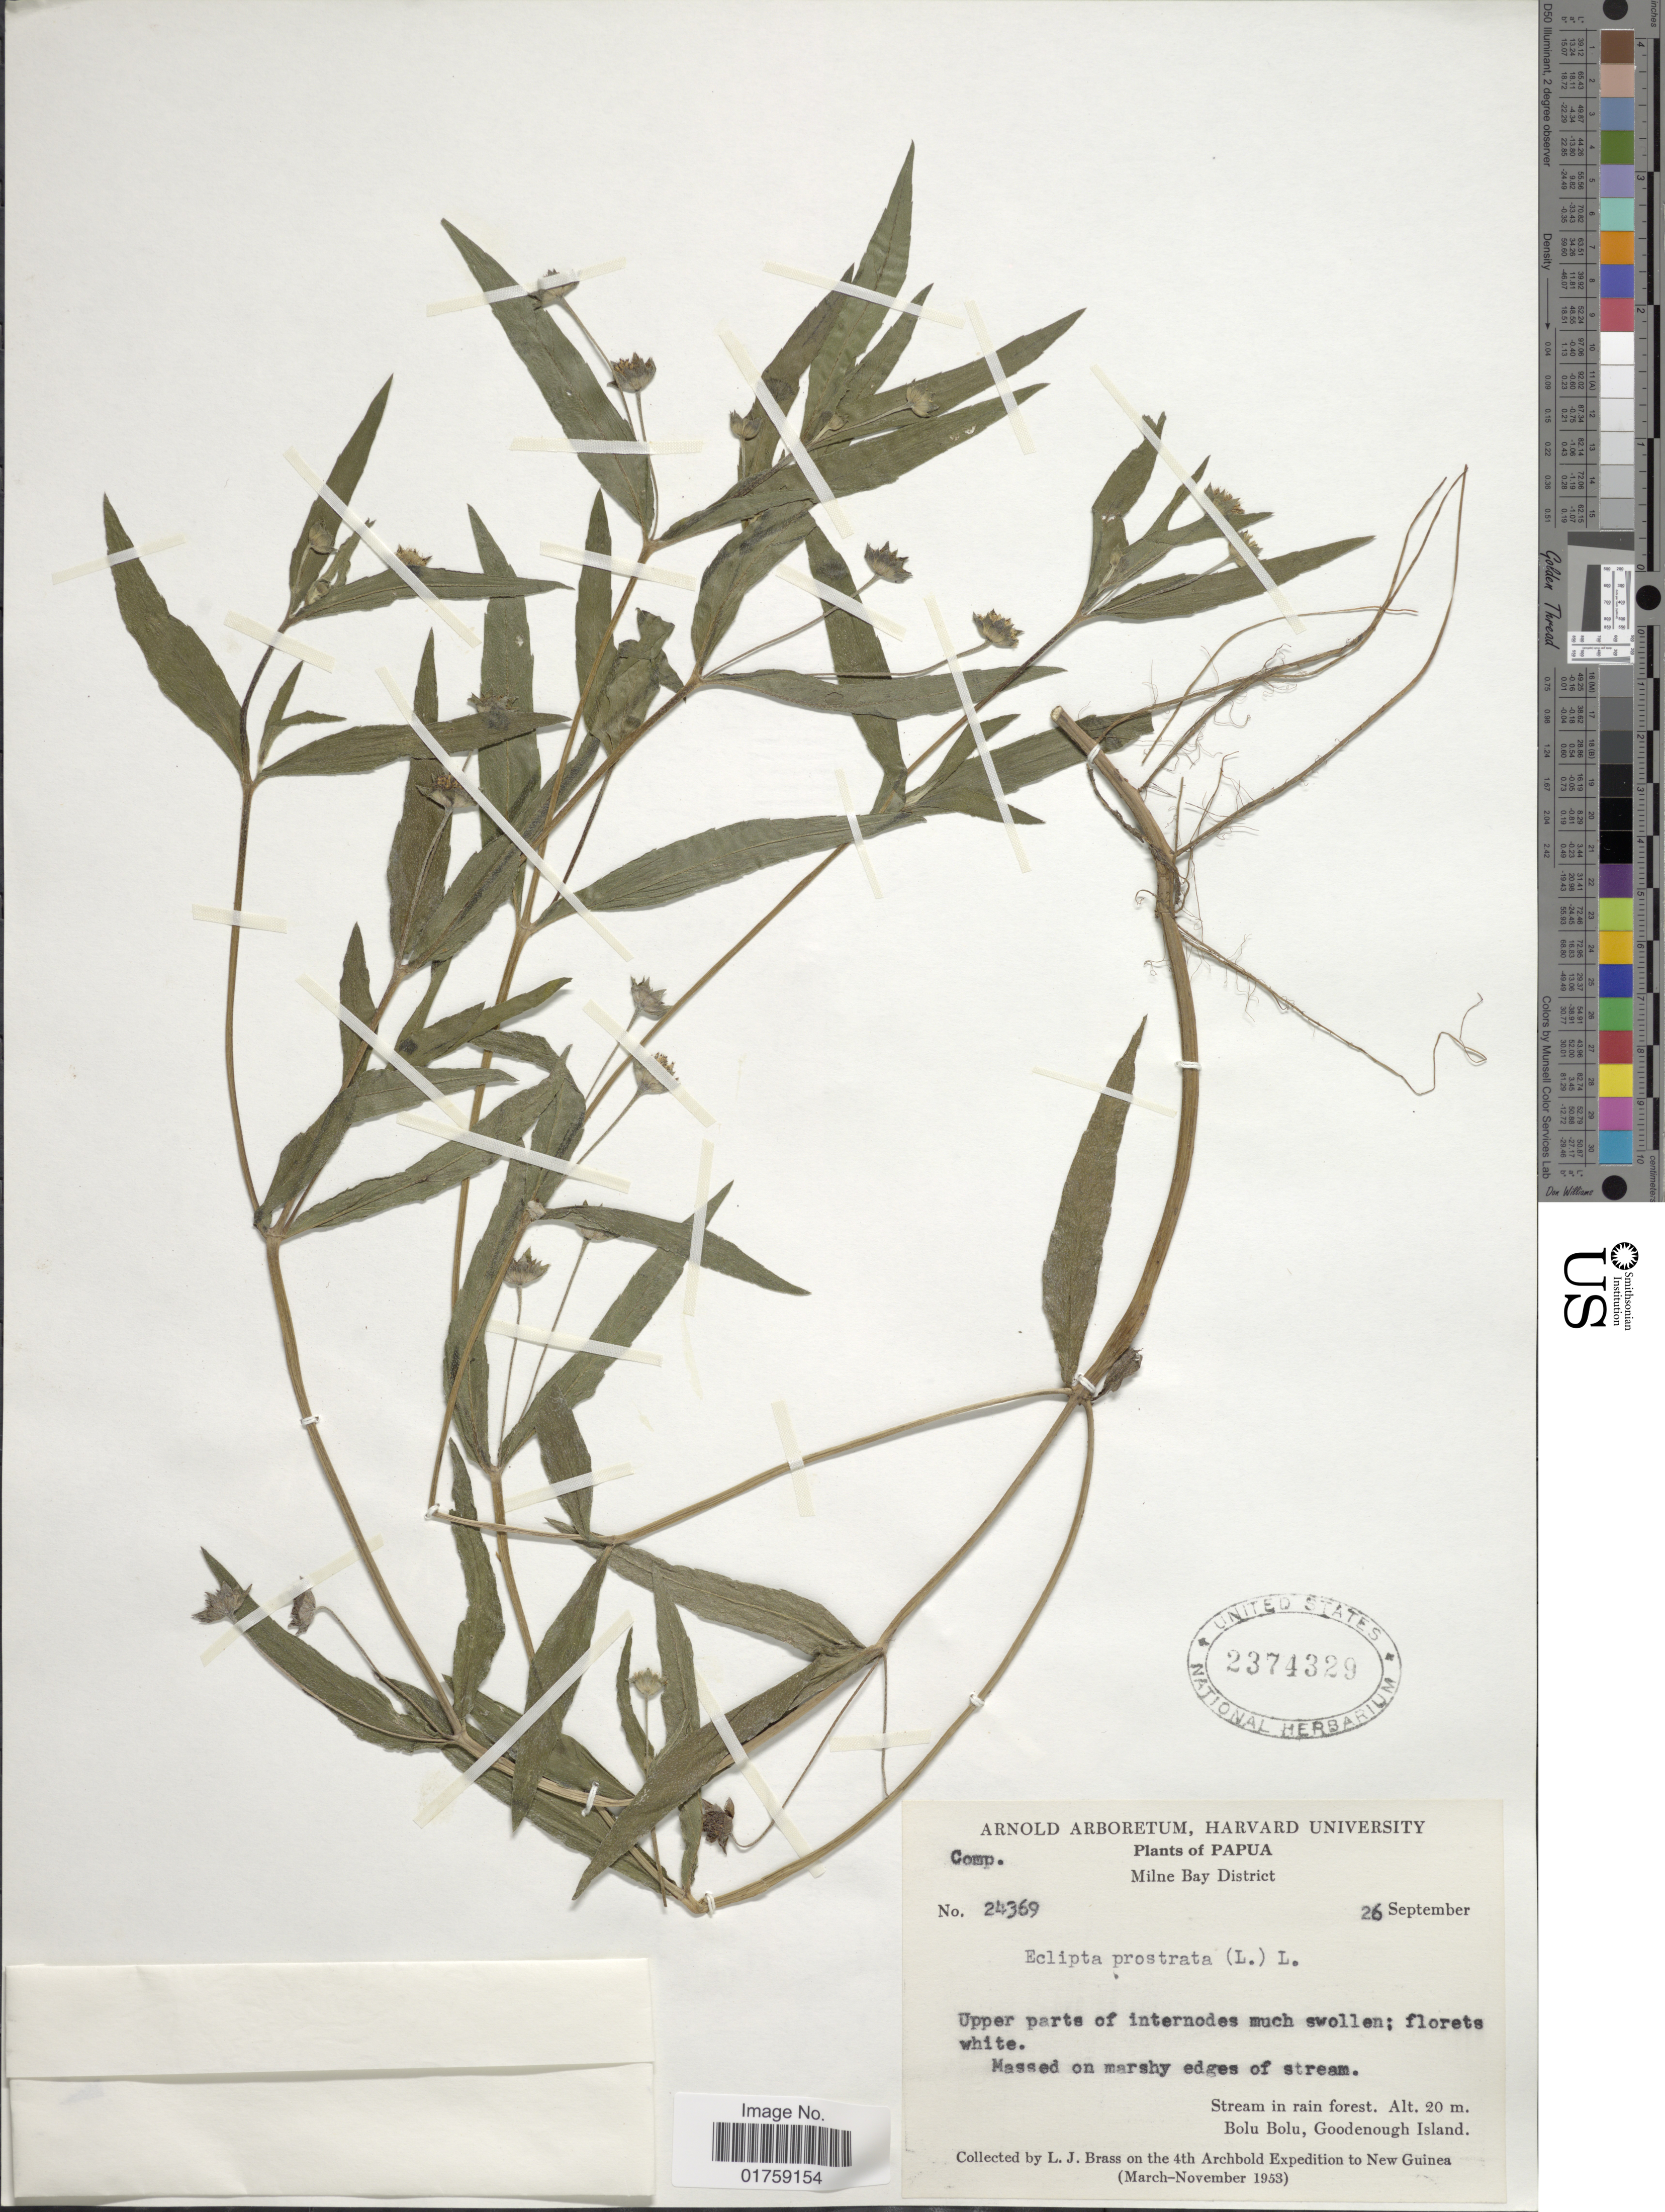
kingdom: Plantae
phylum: Tracheophyta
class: Magnoliopsida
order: Asterales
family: Asteraceae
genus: Eclipta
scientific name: Eclipta prostrata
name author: (L.) L.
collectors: L. J. Brass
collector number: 24369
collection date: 1953-09-26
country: Papua New Guinea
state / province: Milne Bay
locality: Papua. Milne Bay District. Upper parts of internodes much swollen. Stream in rain forest. Bolu Bolu, Goodenough Island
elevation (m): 20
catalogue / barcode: US 2374329